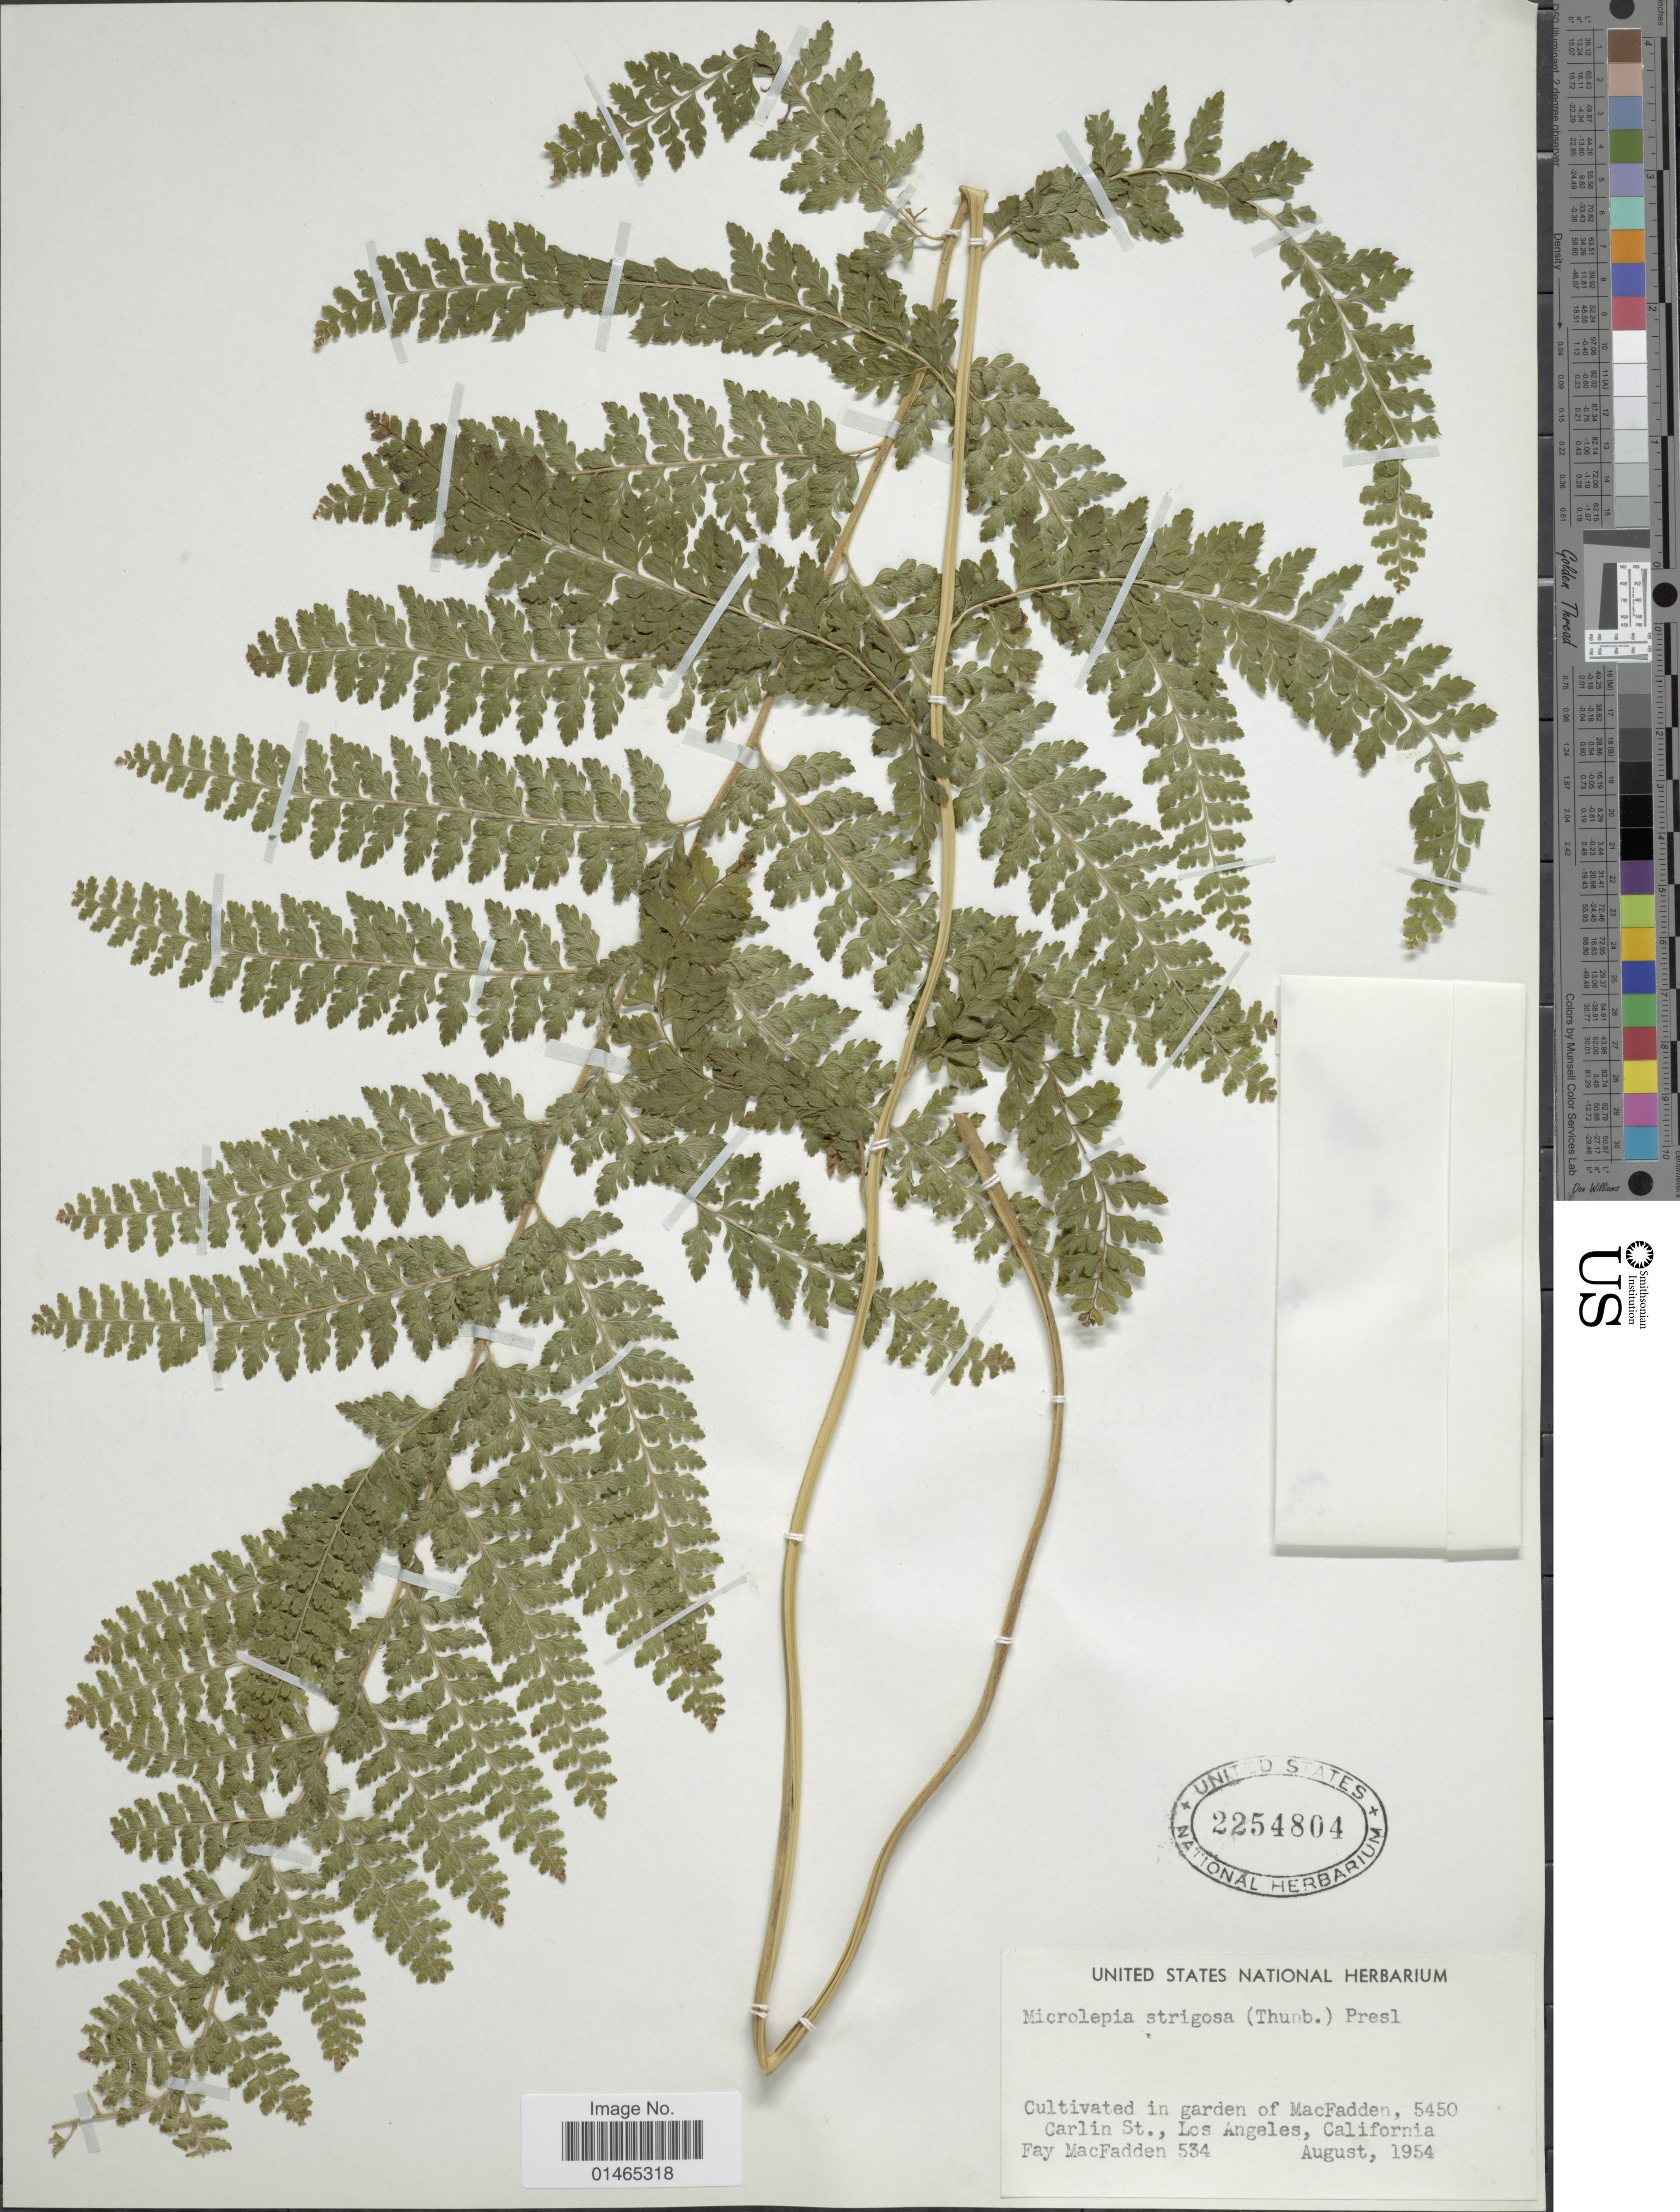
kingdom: Plantae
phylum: Tracheophyta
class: Polypodiopsida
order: Polypodiales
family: Dennstaedtiaceae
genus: Microlepia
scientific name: Microlepia strigosa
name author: (Thunb.) J. Presl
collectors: F. MacFadden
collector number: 534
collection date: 1954-08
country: United States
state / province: California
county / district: Los Angeles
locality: Cultivated in garden of MacFadden, 5450 Carlin St., Los Angeles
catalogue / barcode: US 2254804